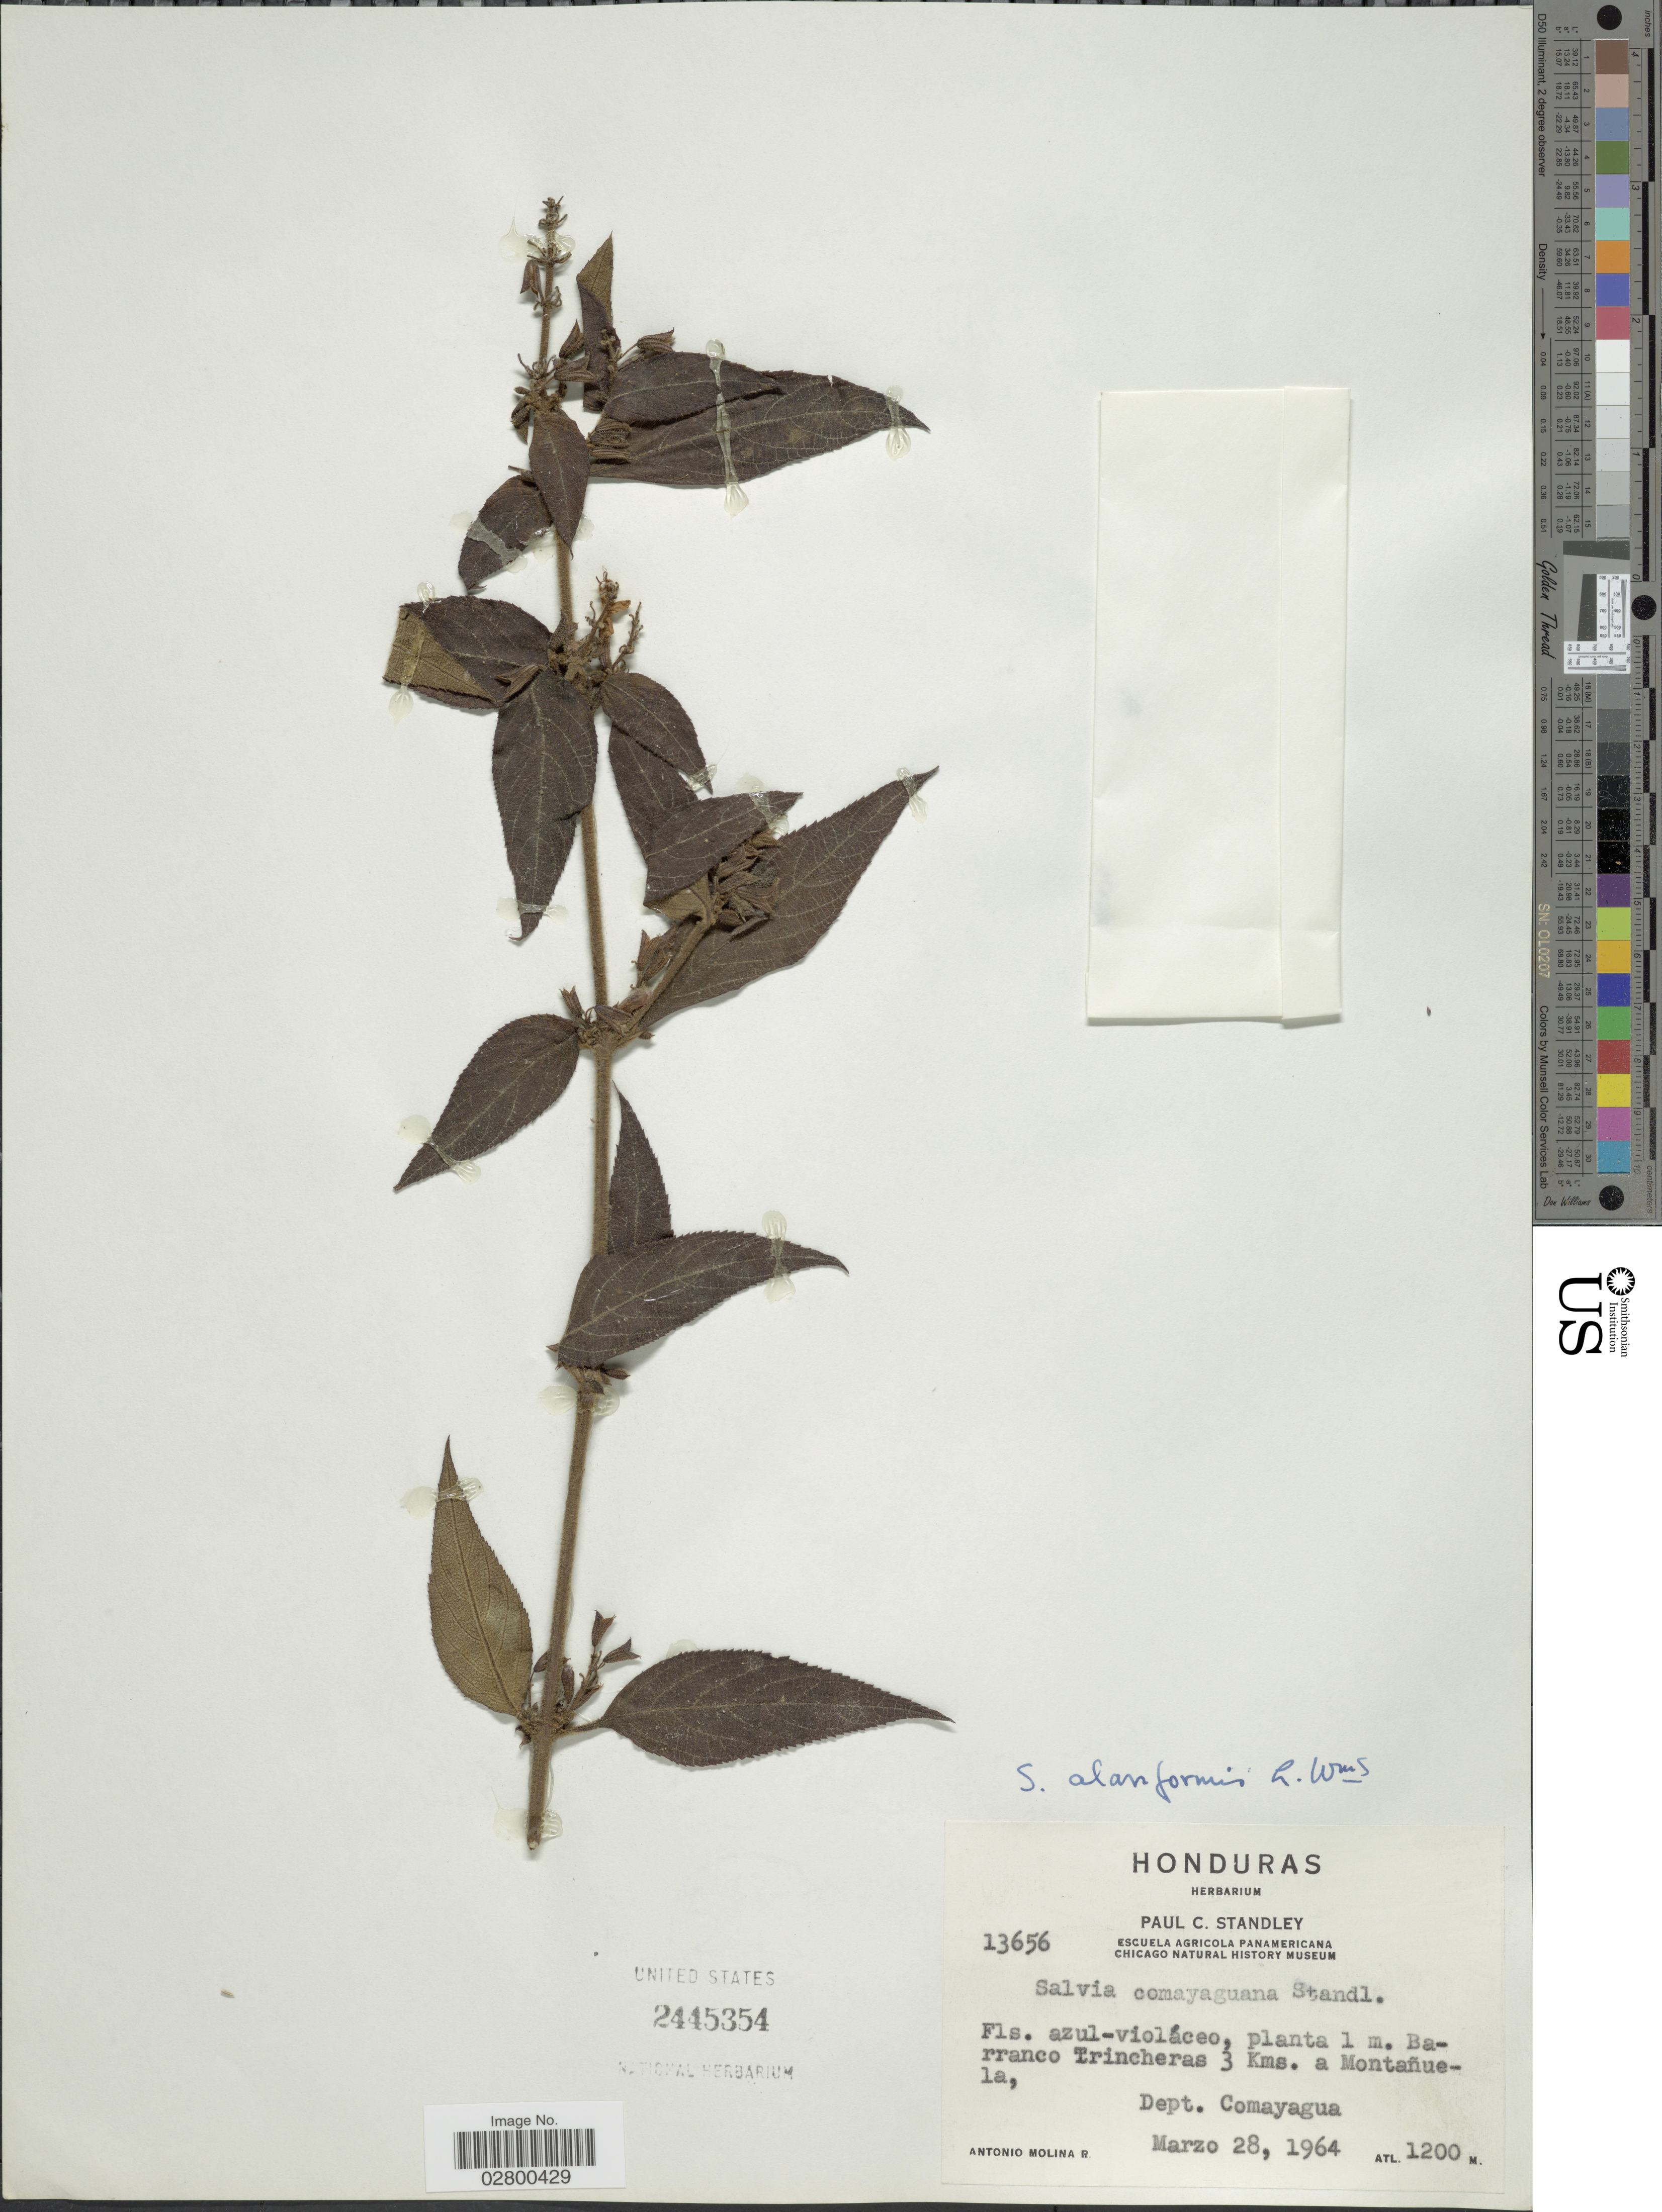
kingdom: Plantae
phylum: Tracheophyta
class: Magnoliopsida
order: Lamiales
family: Lamiaceae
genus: Salvia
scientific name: Salvia alariformis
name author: L.O. Williams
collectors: A. Molina R.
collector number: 13656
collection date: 1964-03-28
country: Honduras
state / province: Comayagua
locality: Barranco Trincheras 3 Kms. a Montañuela, Dept. Comayagua.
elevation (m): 1200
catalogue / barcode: US 2445354